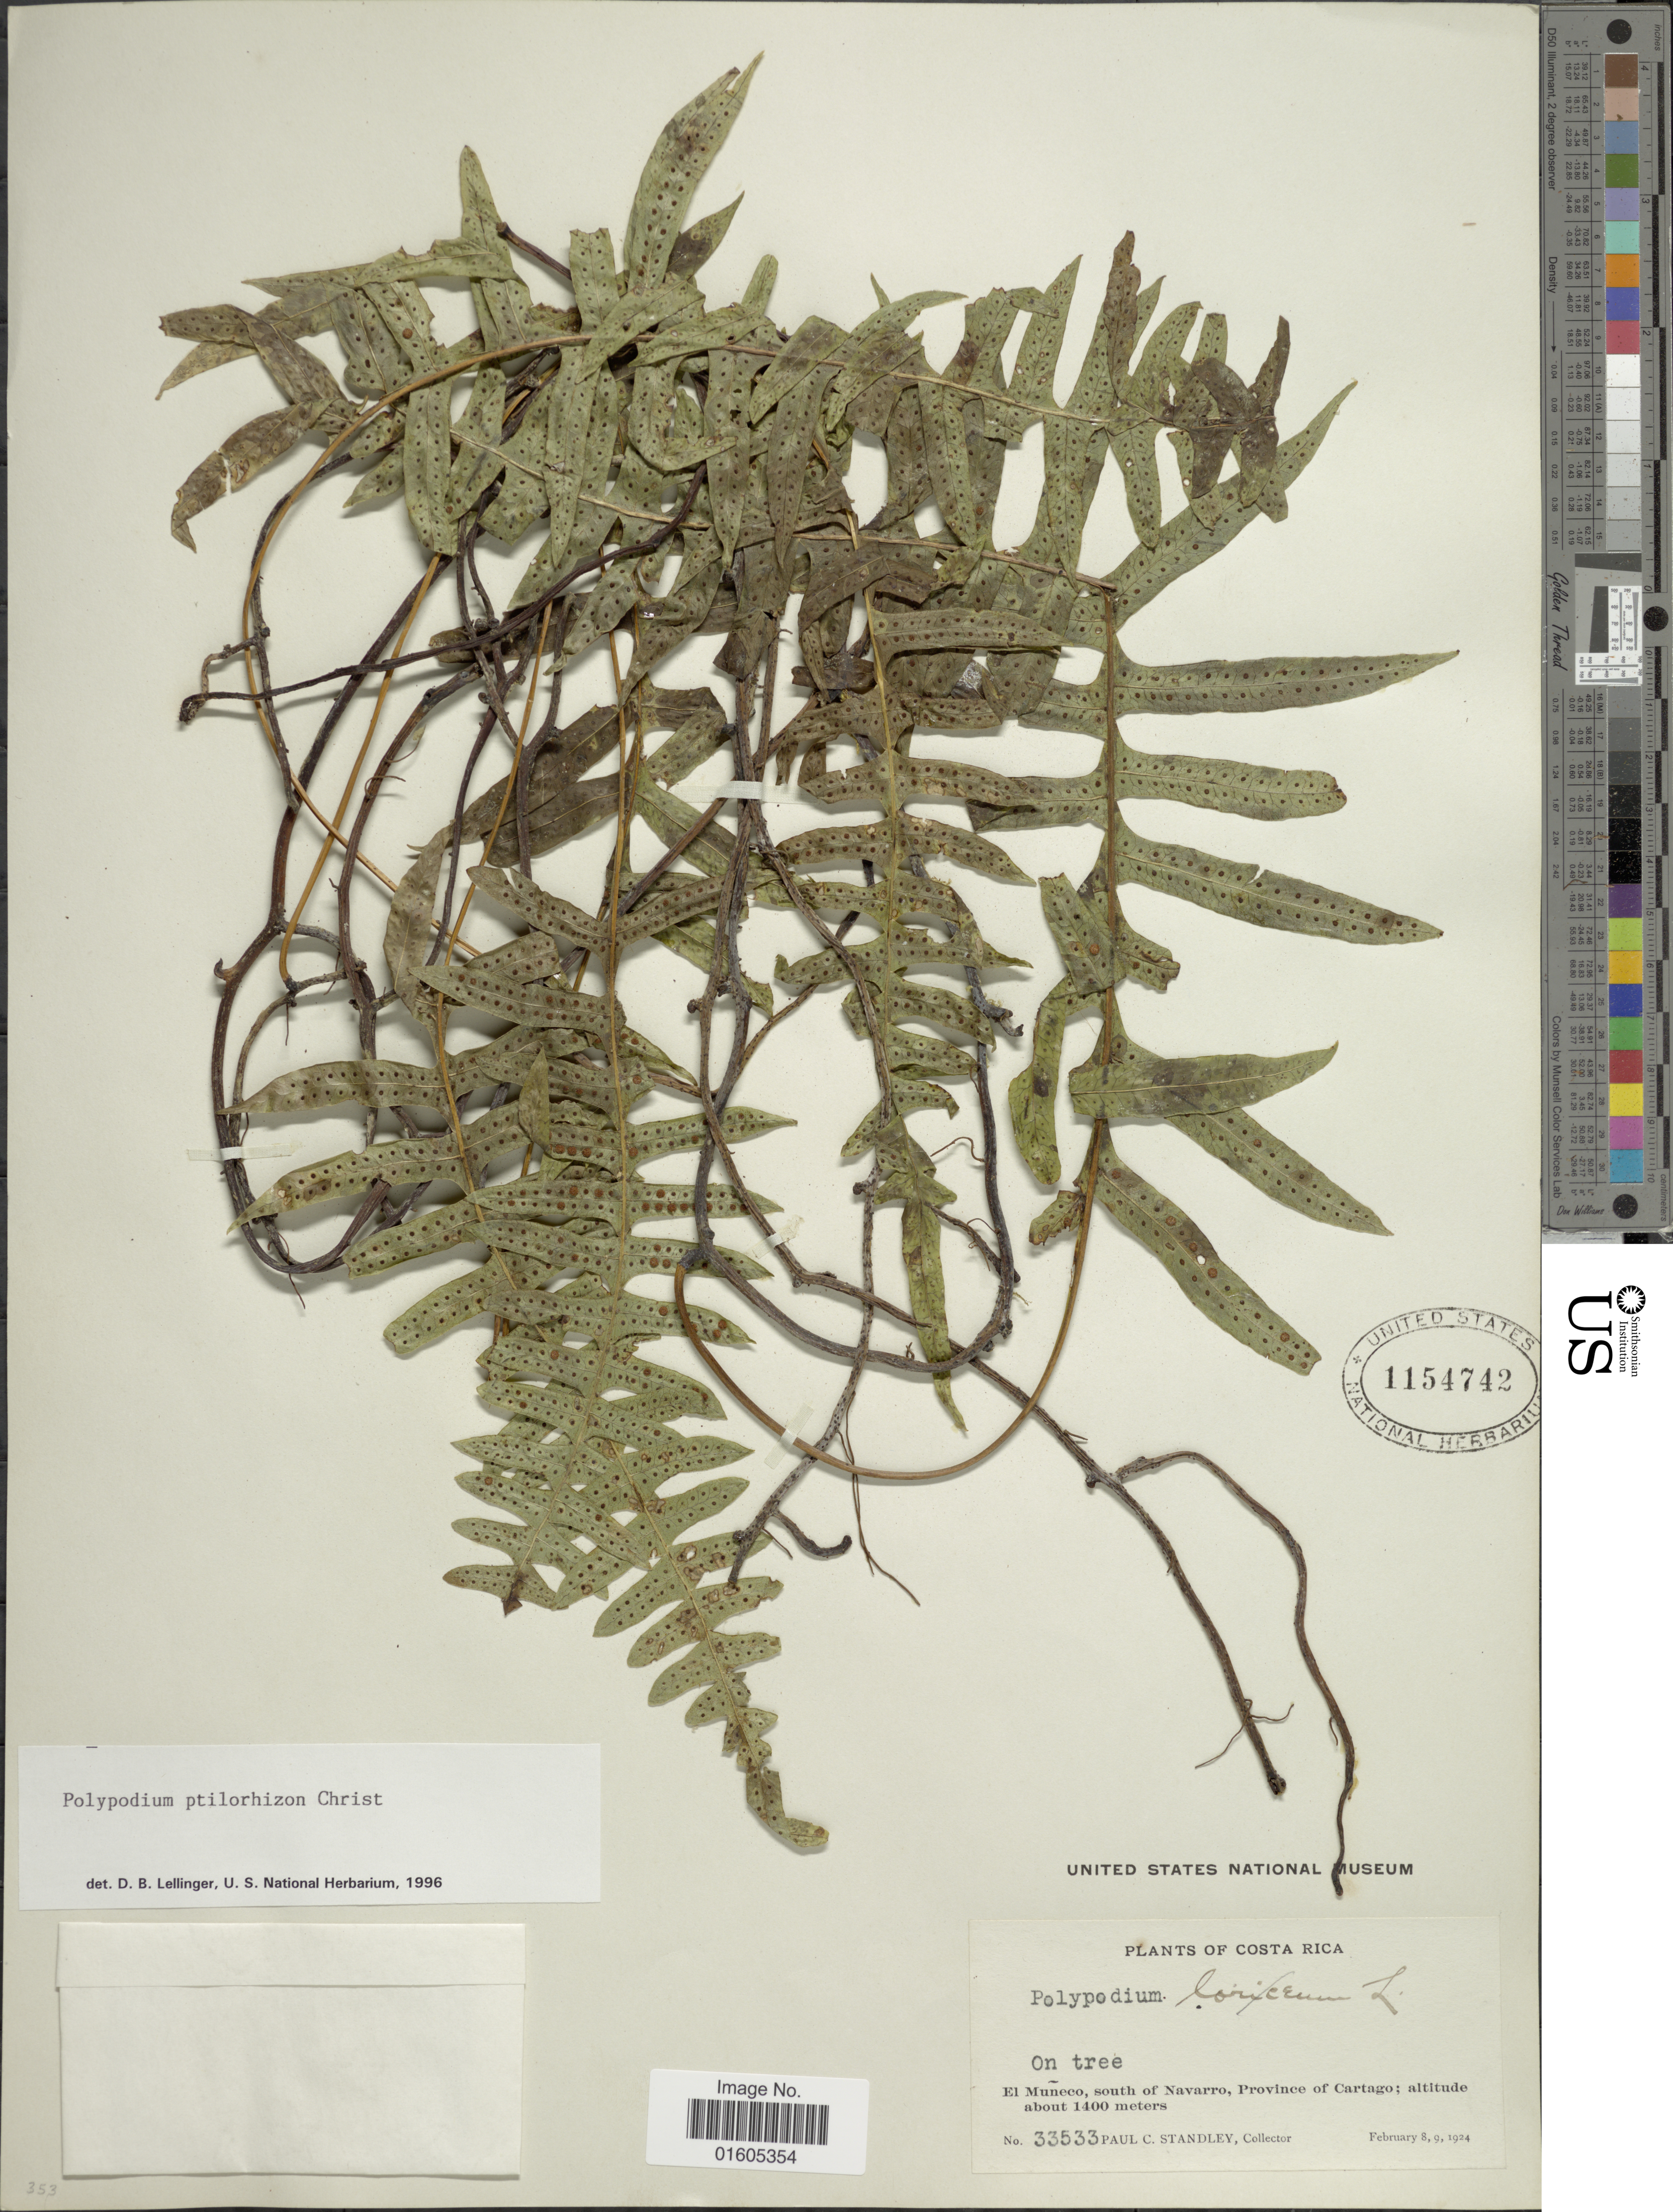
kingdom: Plantae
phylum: Tracheophyta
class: Polypodiopsida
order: Polypodiales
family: Polypodiaceae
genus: Serpocaulon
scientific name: Serpocaulon ptilorhizon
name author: (Christ) A.R. Sm.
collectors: P. C. Standley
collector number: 33533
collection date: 1924-02-08/1924-02-09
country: Costa Rica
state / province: Cartago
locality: El Muñeco, south of Navarro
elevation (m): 1400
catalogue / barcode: US 1154742